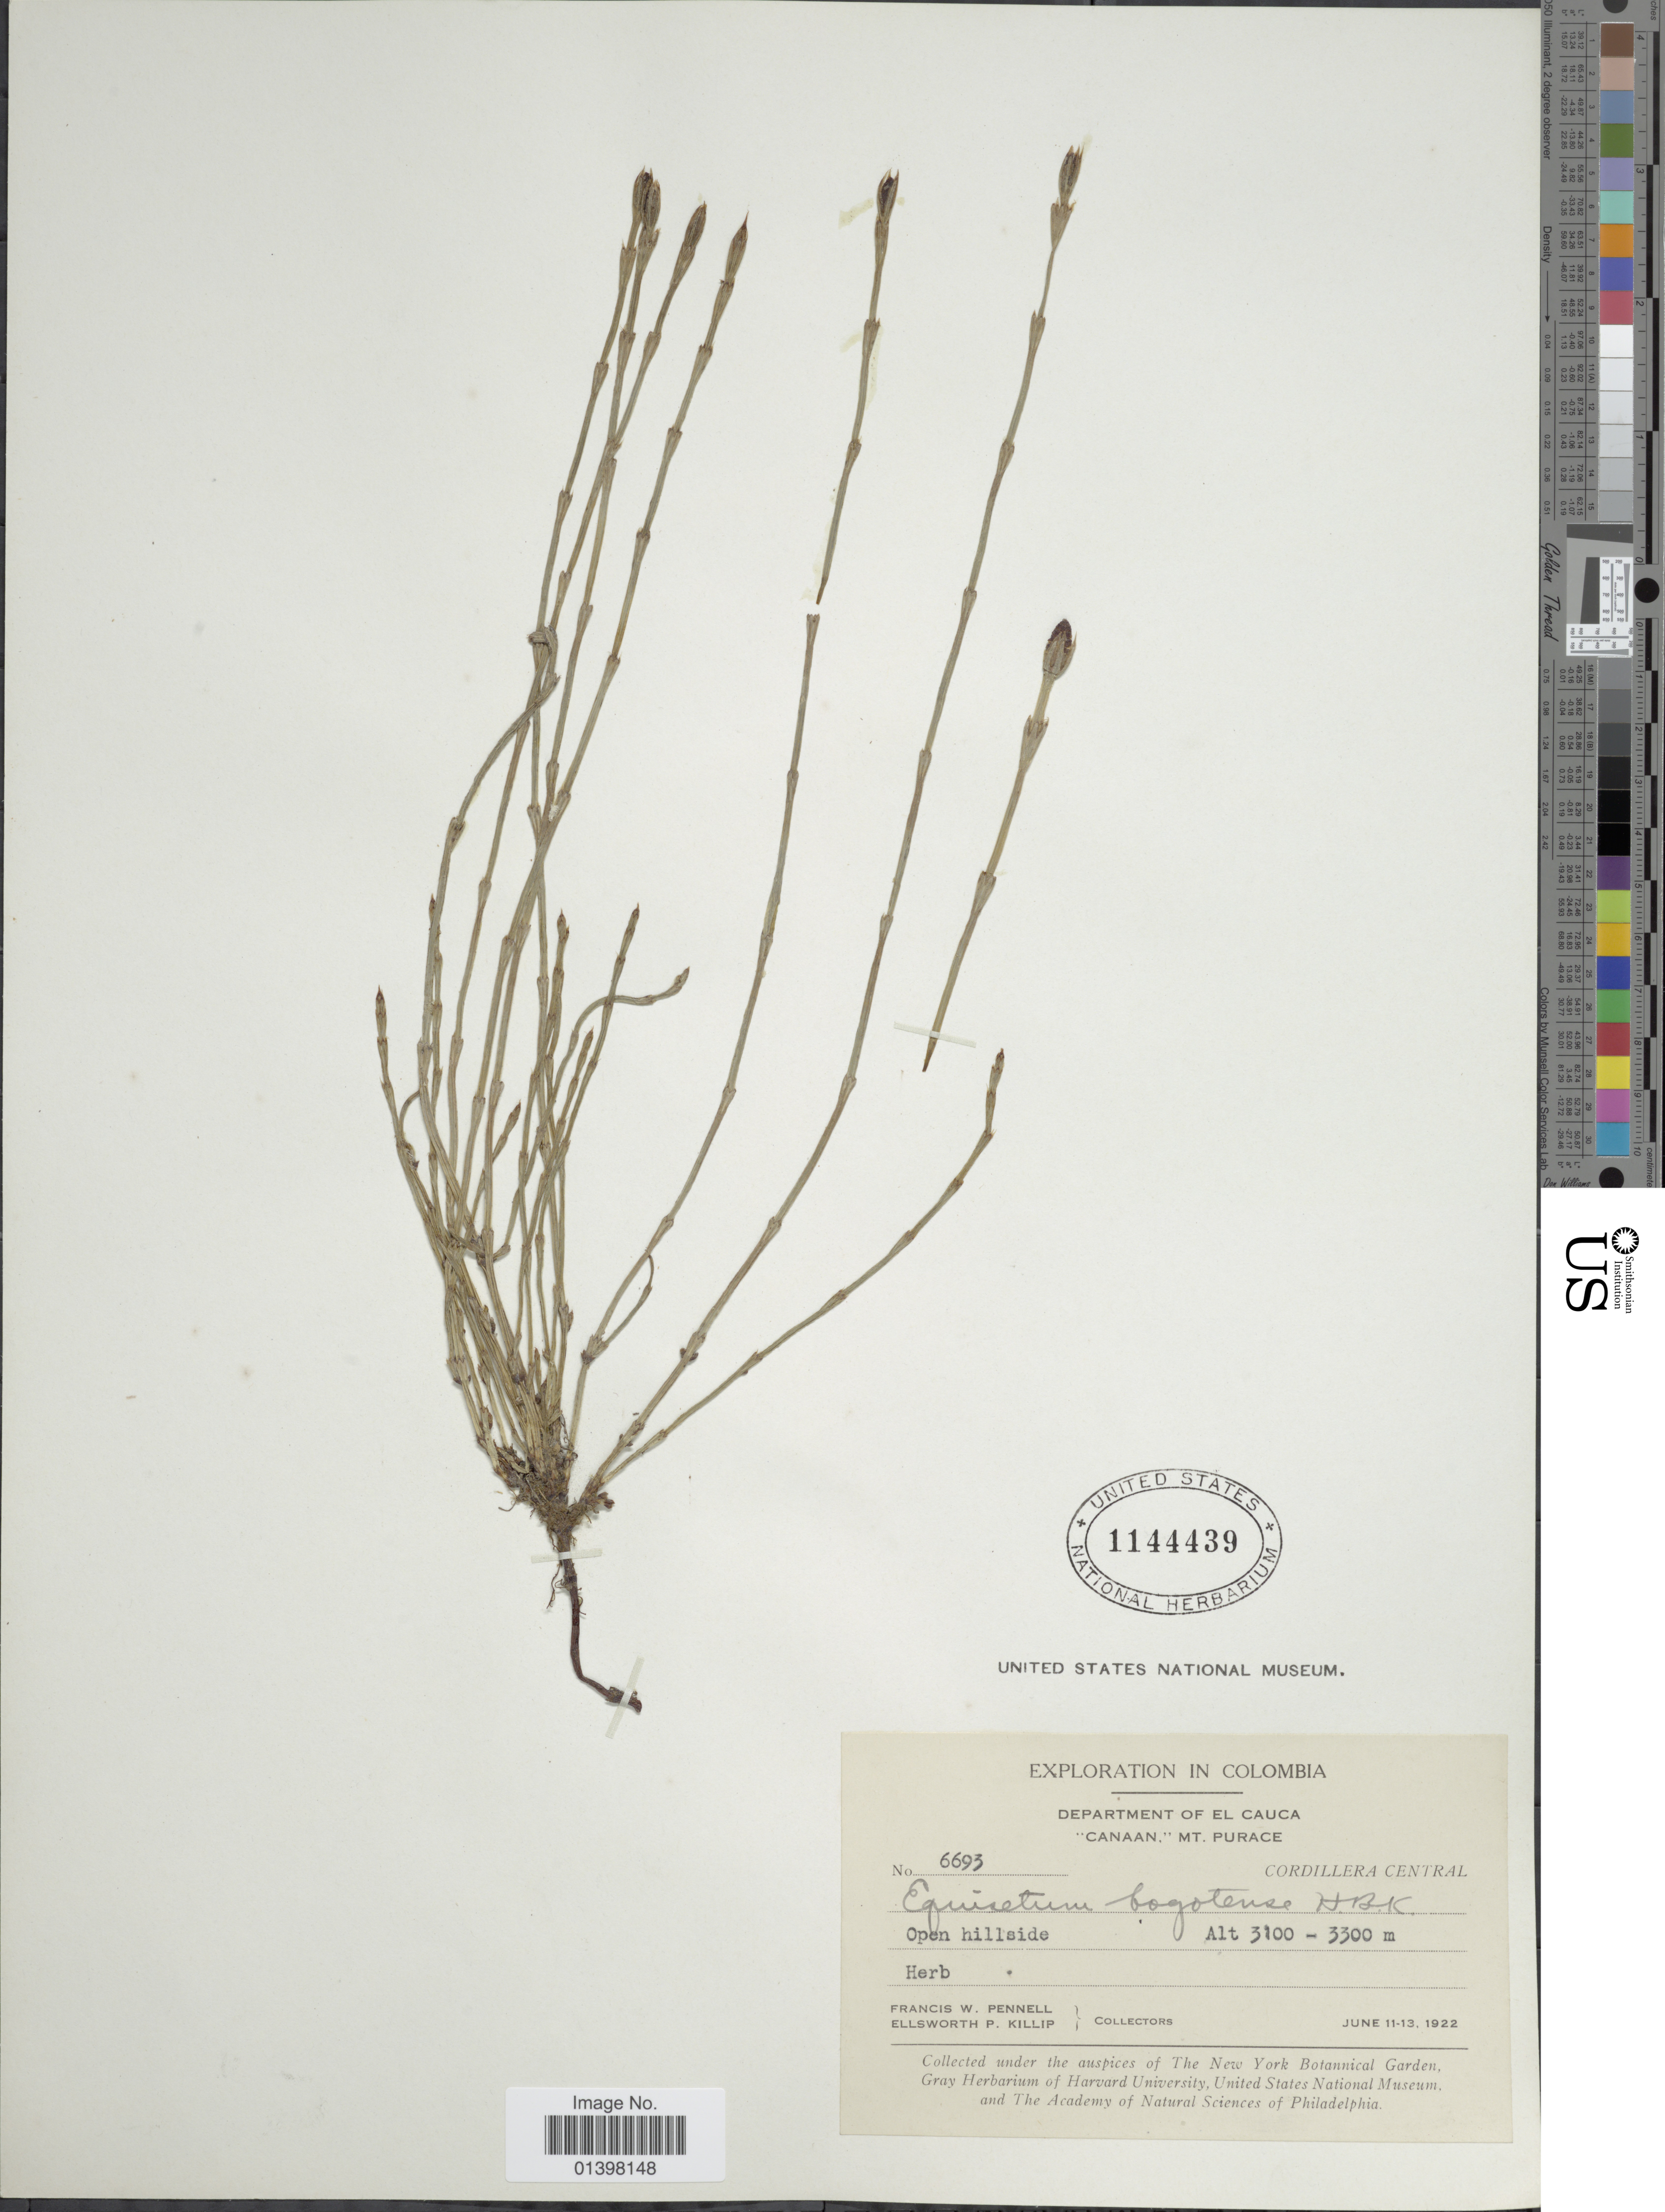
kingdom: Plantae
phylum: Tracheophyta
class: Polypodiopsida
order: Equisetales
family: Equisetaceae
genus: Equisetum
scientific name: Equisetum bogotense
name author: Kunth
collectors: F. W. Pennell & E. P. Killip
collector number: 6693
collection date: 1922-06-11/1922-06-13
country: Colombia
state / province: Cauca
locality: Department of El Cauca 'Canaan,' Mt Purace, Cordillera Central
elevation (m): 3100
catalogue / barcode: US 1144439